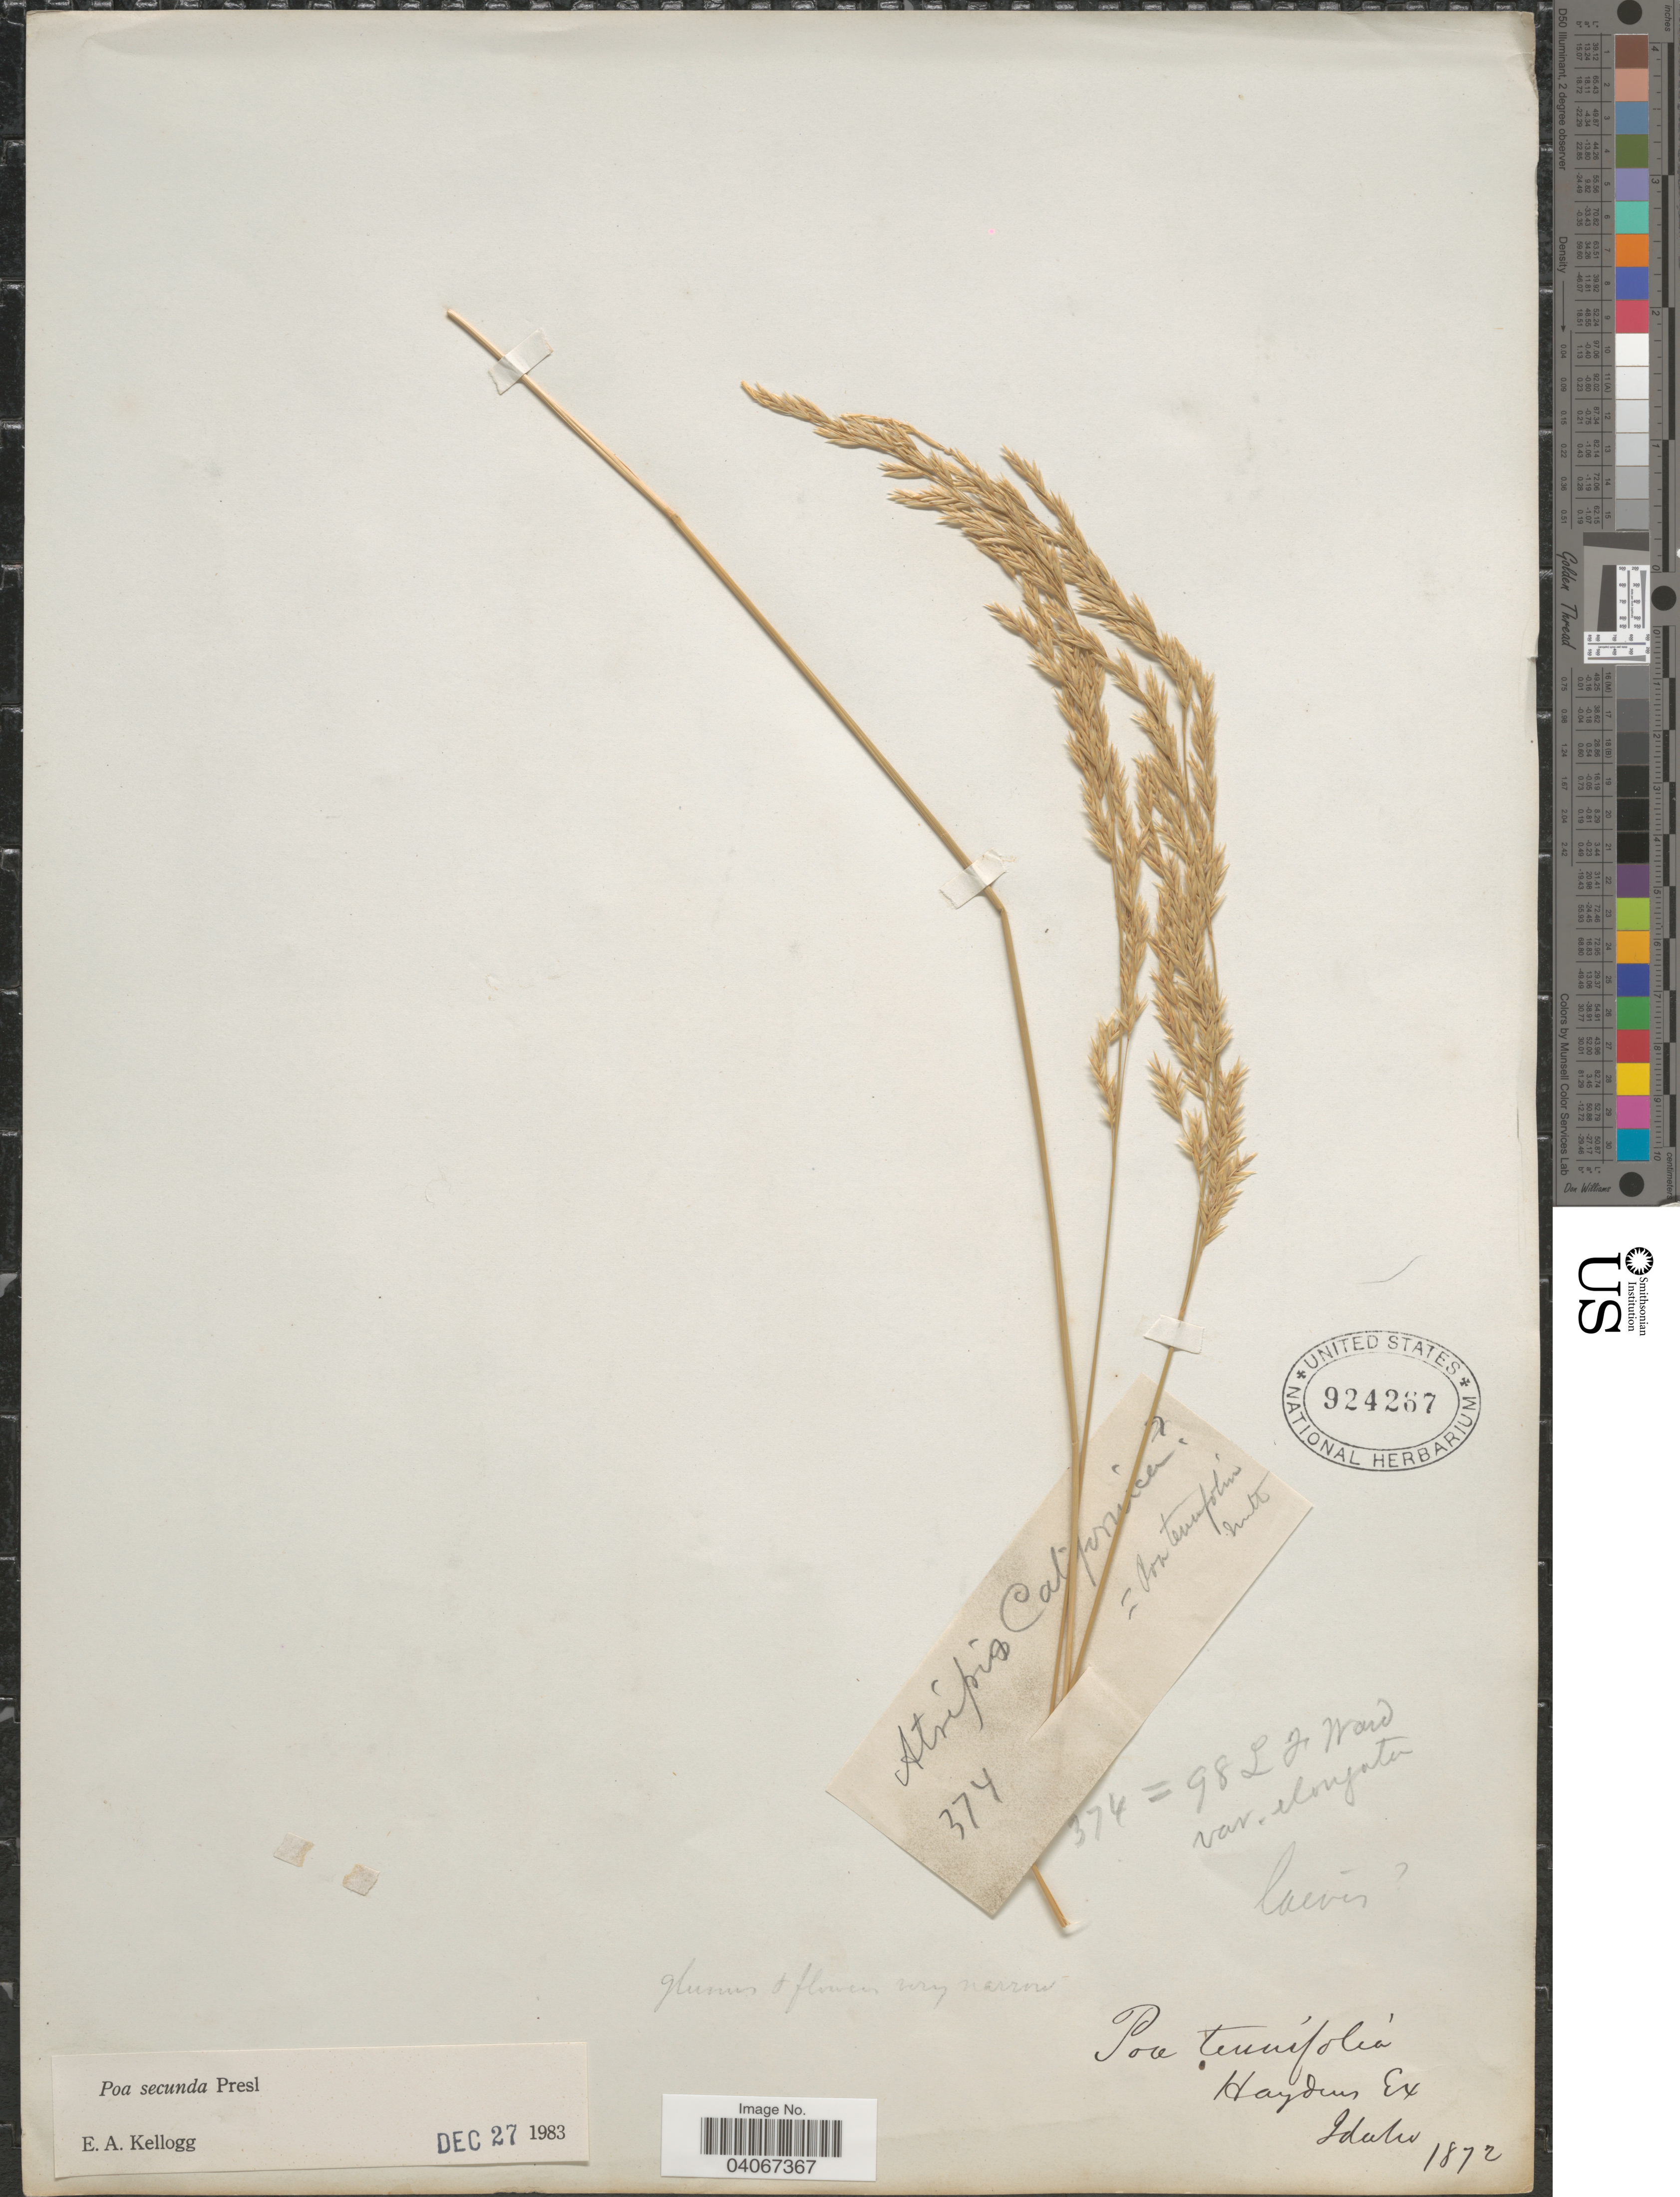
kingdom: Plantae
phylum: Tracheophyta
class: Liliopsida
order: Poales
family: Poaceae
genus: Poa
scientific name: Poa secunda subsp. secunda var. secunda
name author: J. Presl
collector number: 374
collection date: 1872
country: United States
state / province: Idaho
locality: Hayden Ex.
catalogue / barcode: US 924267